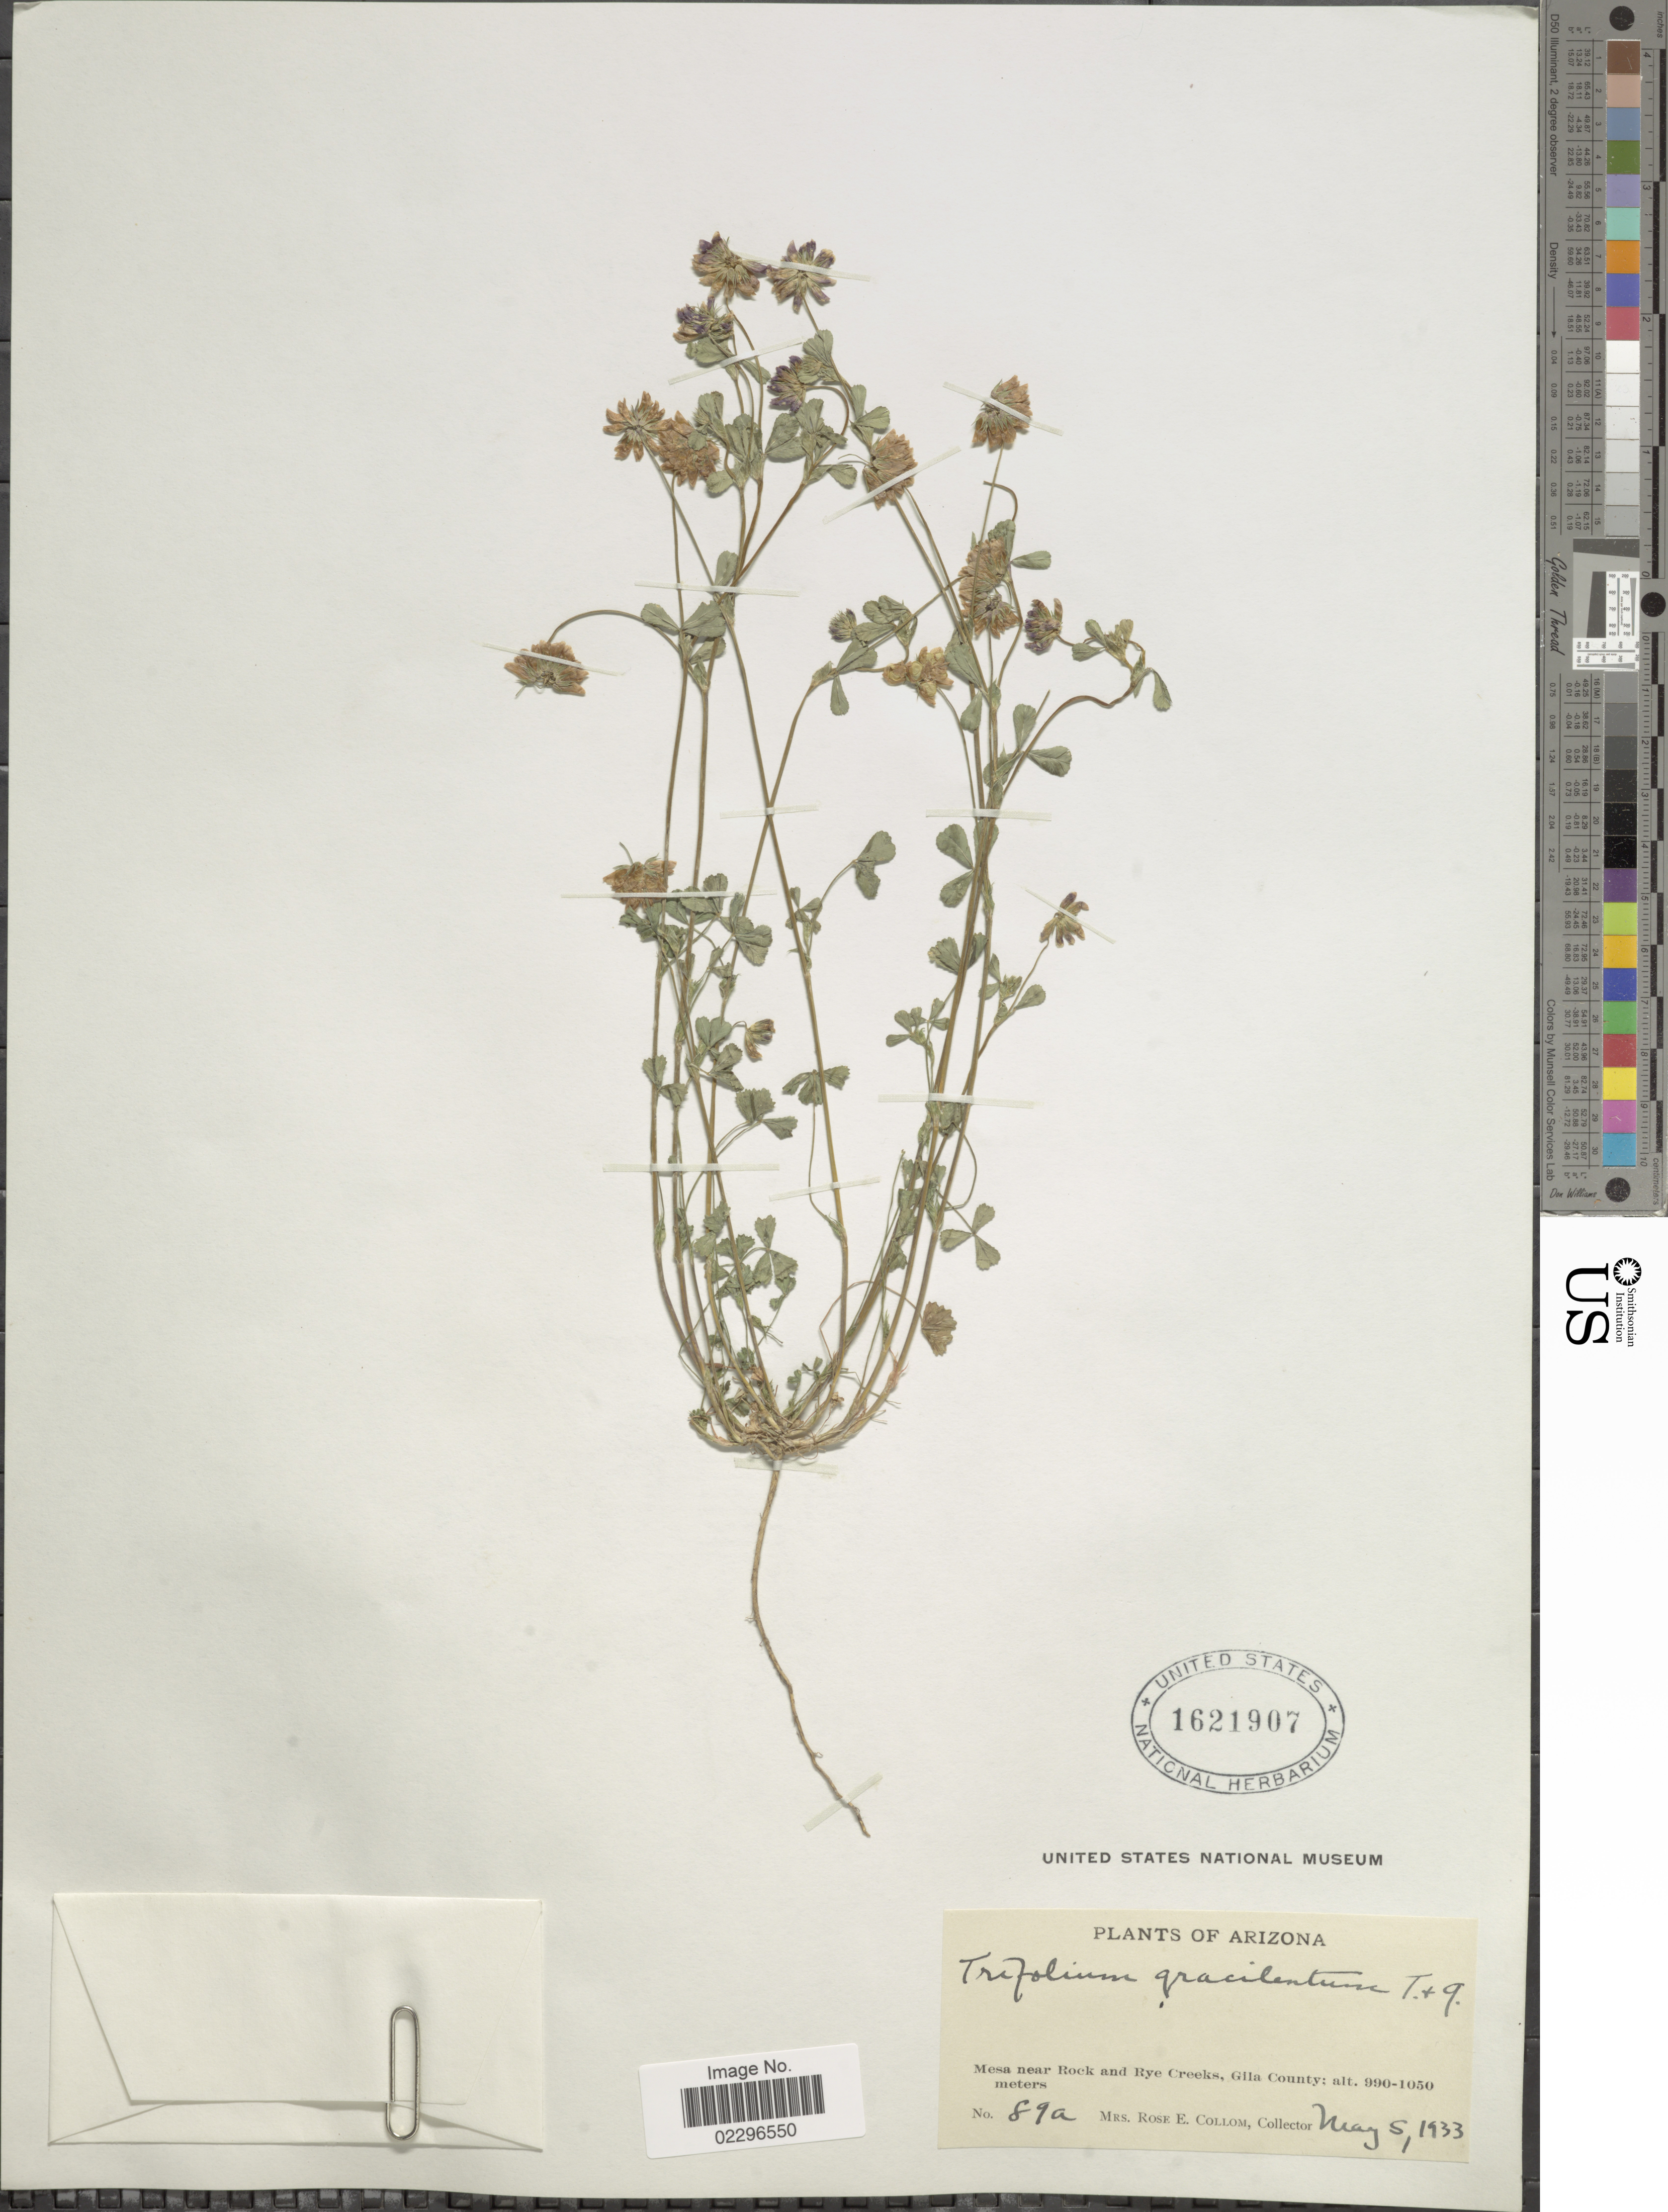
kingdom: Plantae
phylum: Tracheophyta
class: Magnoliopsida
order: Fabales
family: Fabaceae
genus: Trifolium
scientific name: Trifolium gracilentum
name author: Torr. & A. Gray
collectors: R. E. Collom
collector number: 89a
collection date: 1933-05-05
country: United States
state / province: Arizona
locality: Mesa near Rock and Rye Creeks, Gila County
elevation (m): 990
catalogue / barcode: US 1621907